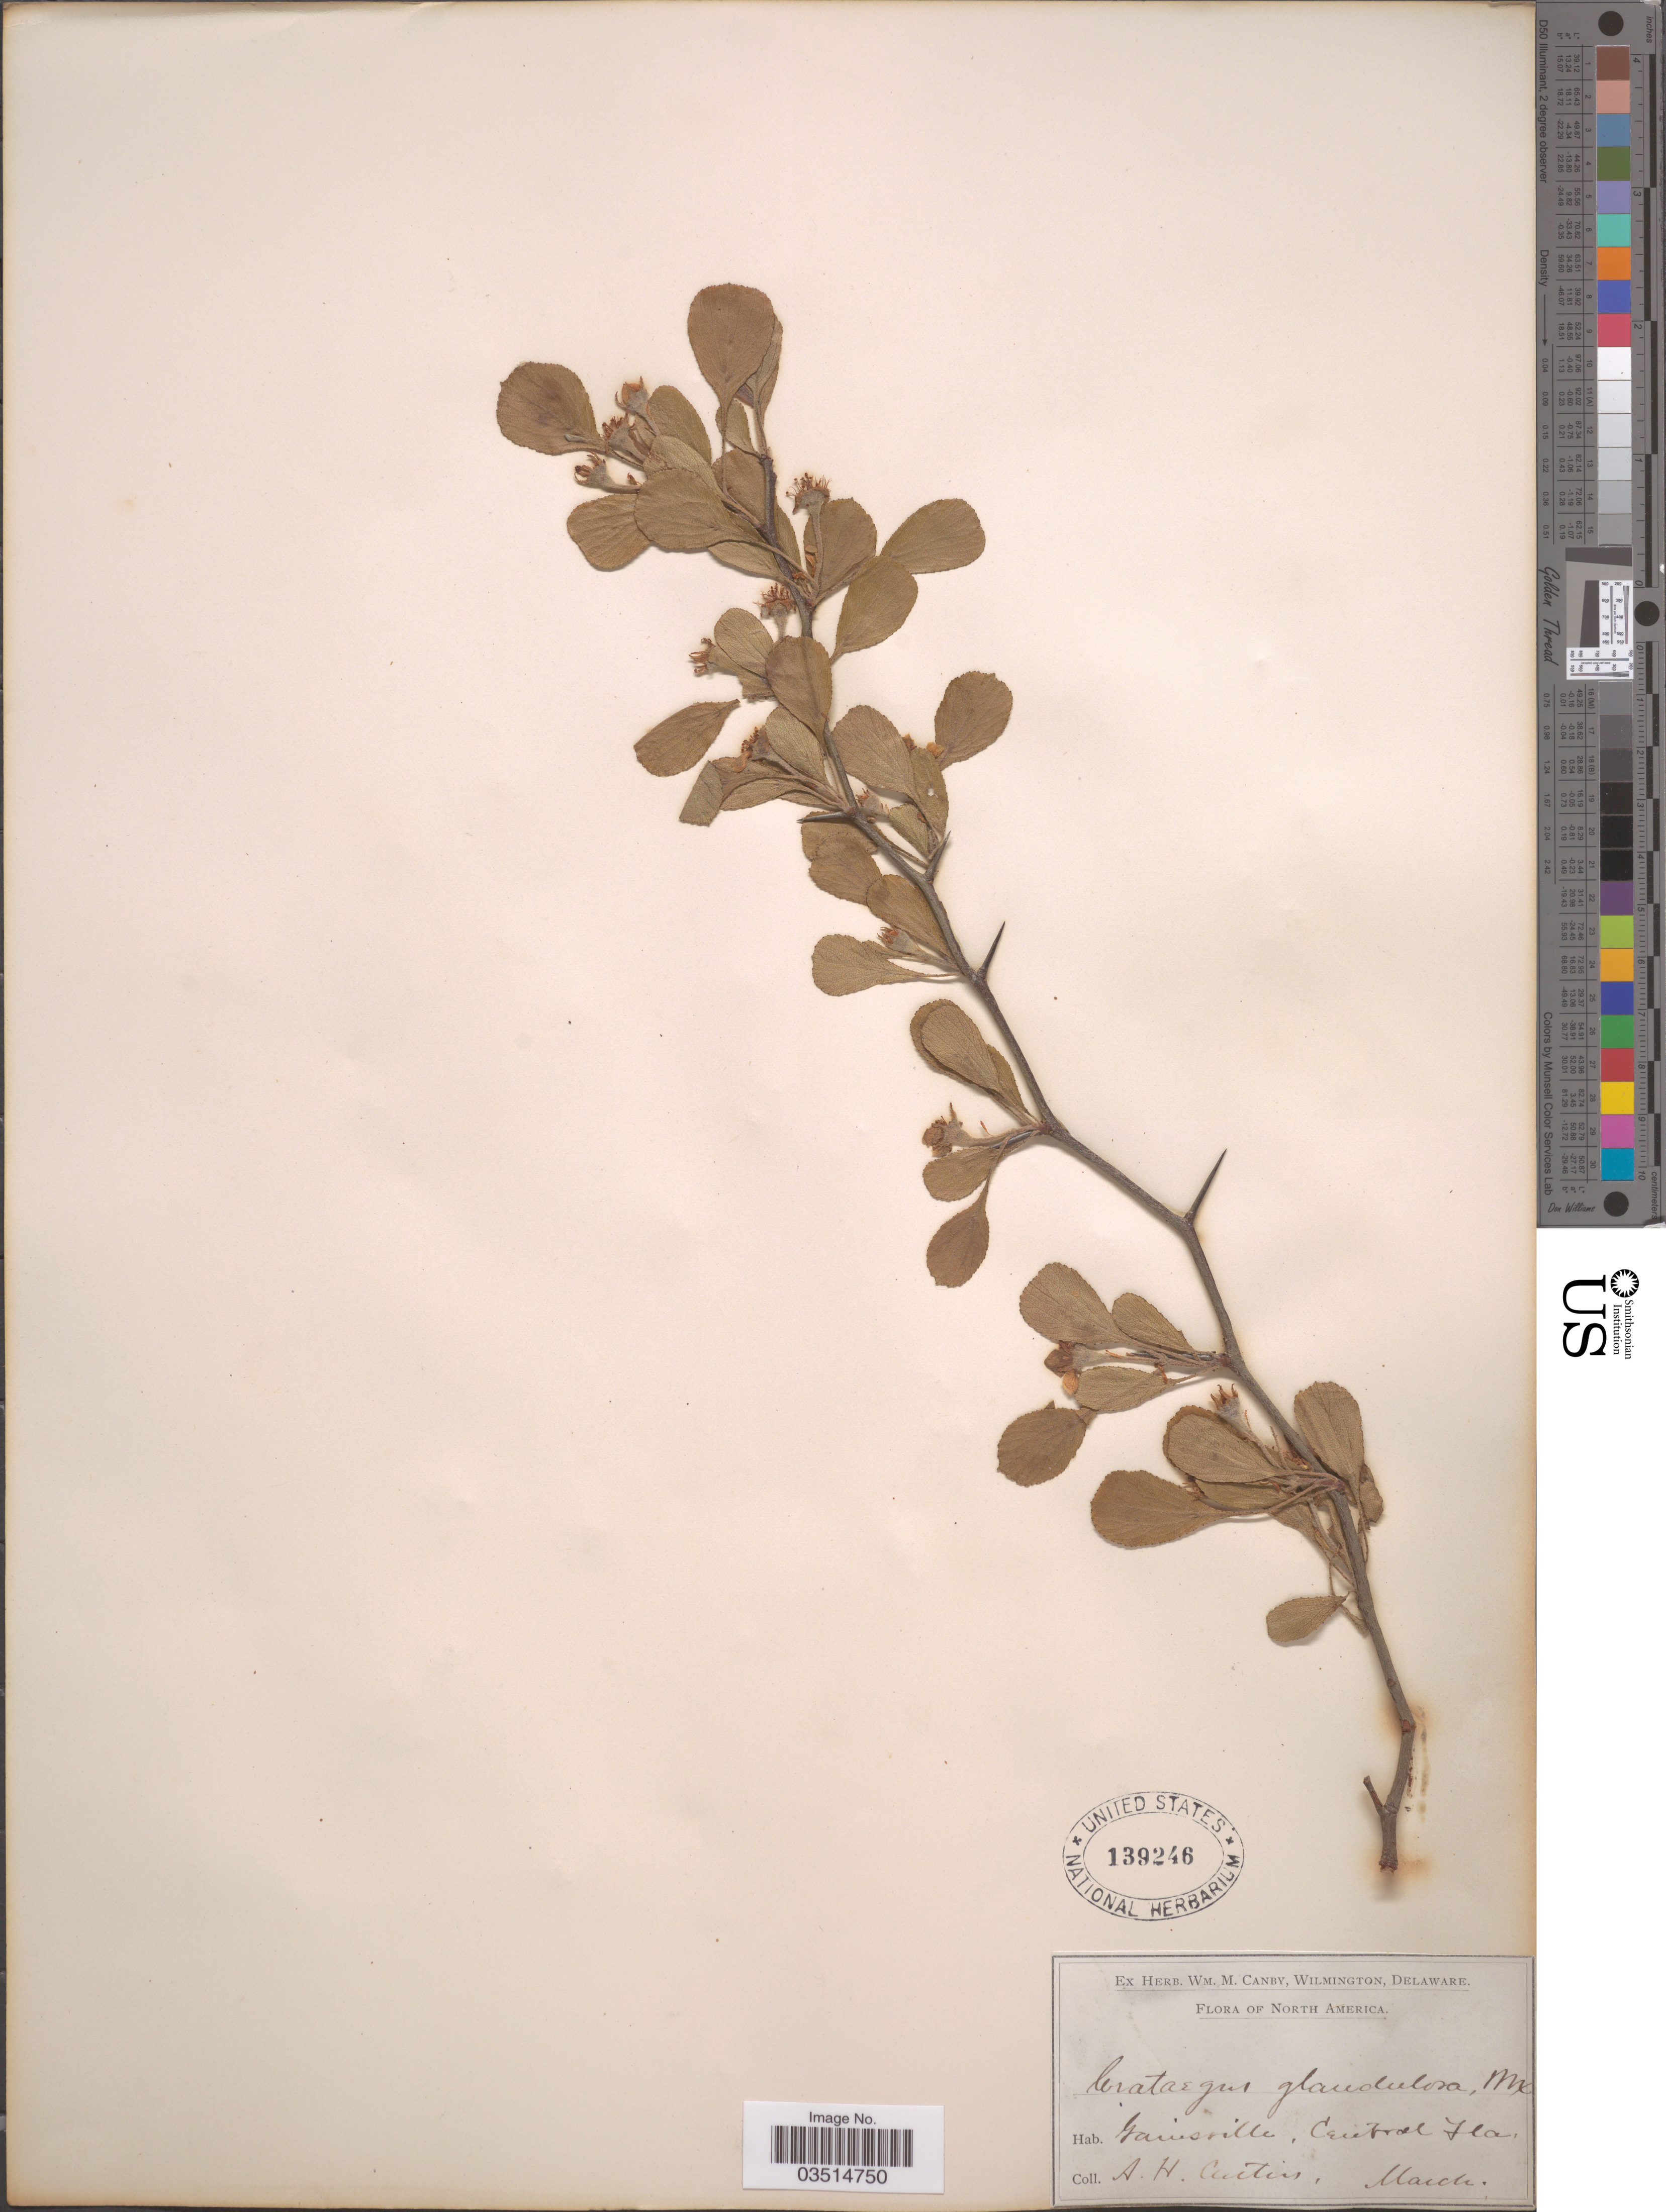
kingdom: Plantae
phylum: Tracheophyta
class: Magnoliopsida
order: Rosales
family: Rosaceae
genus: Crataegus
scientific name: Crataegus elliptica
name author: Elliott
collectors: A. H. Curtiss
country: United States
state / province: Florida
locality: Gainsville, Central Fla.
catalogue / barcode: US 139246